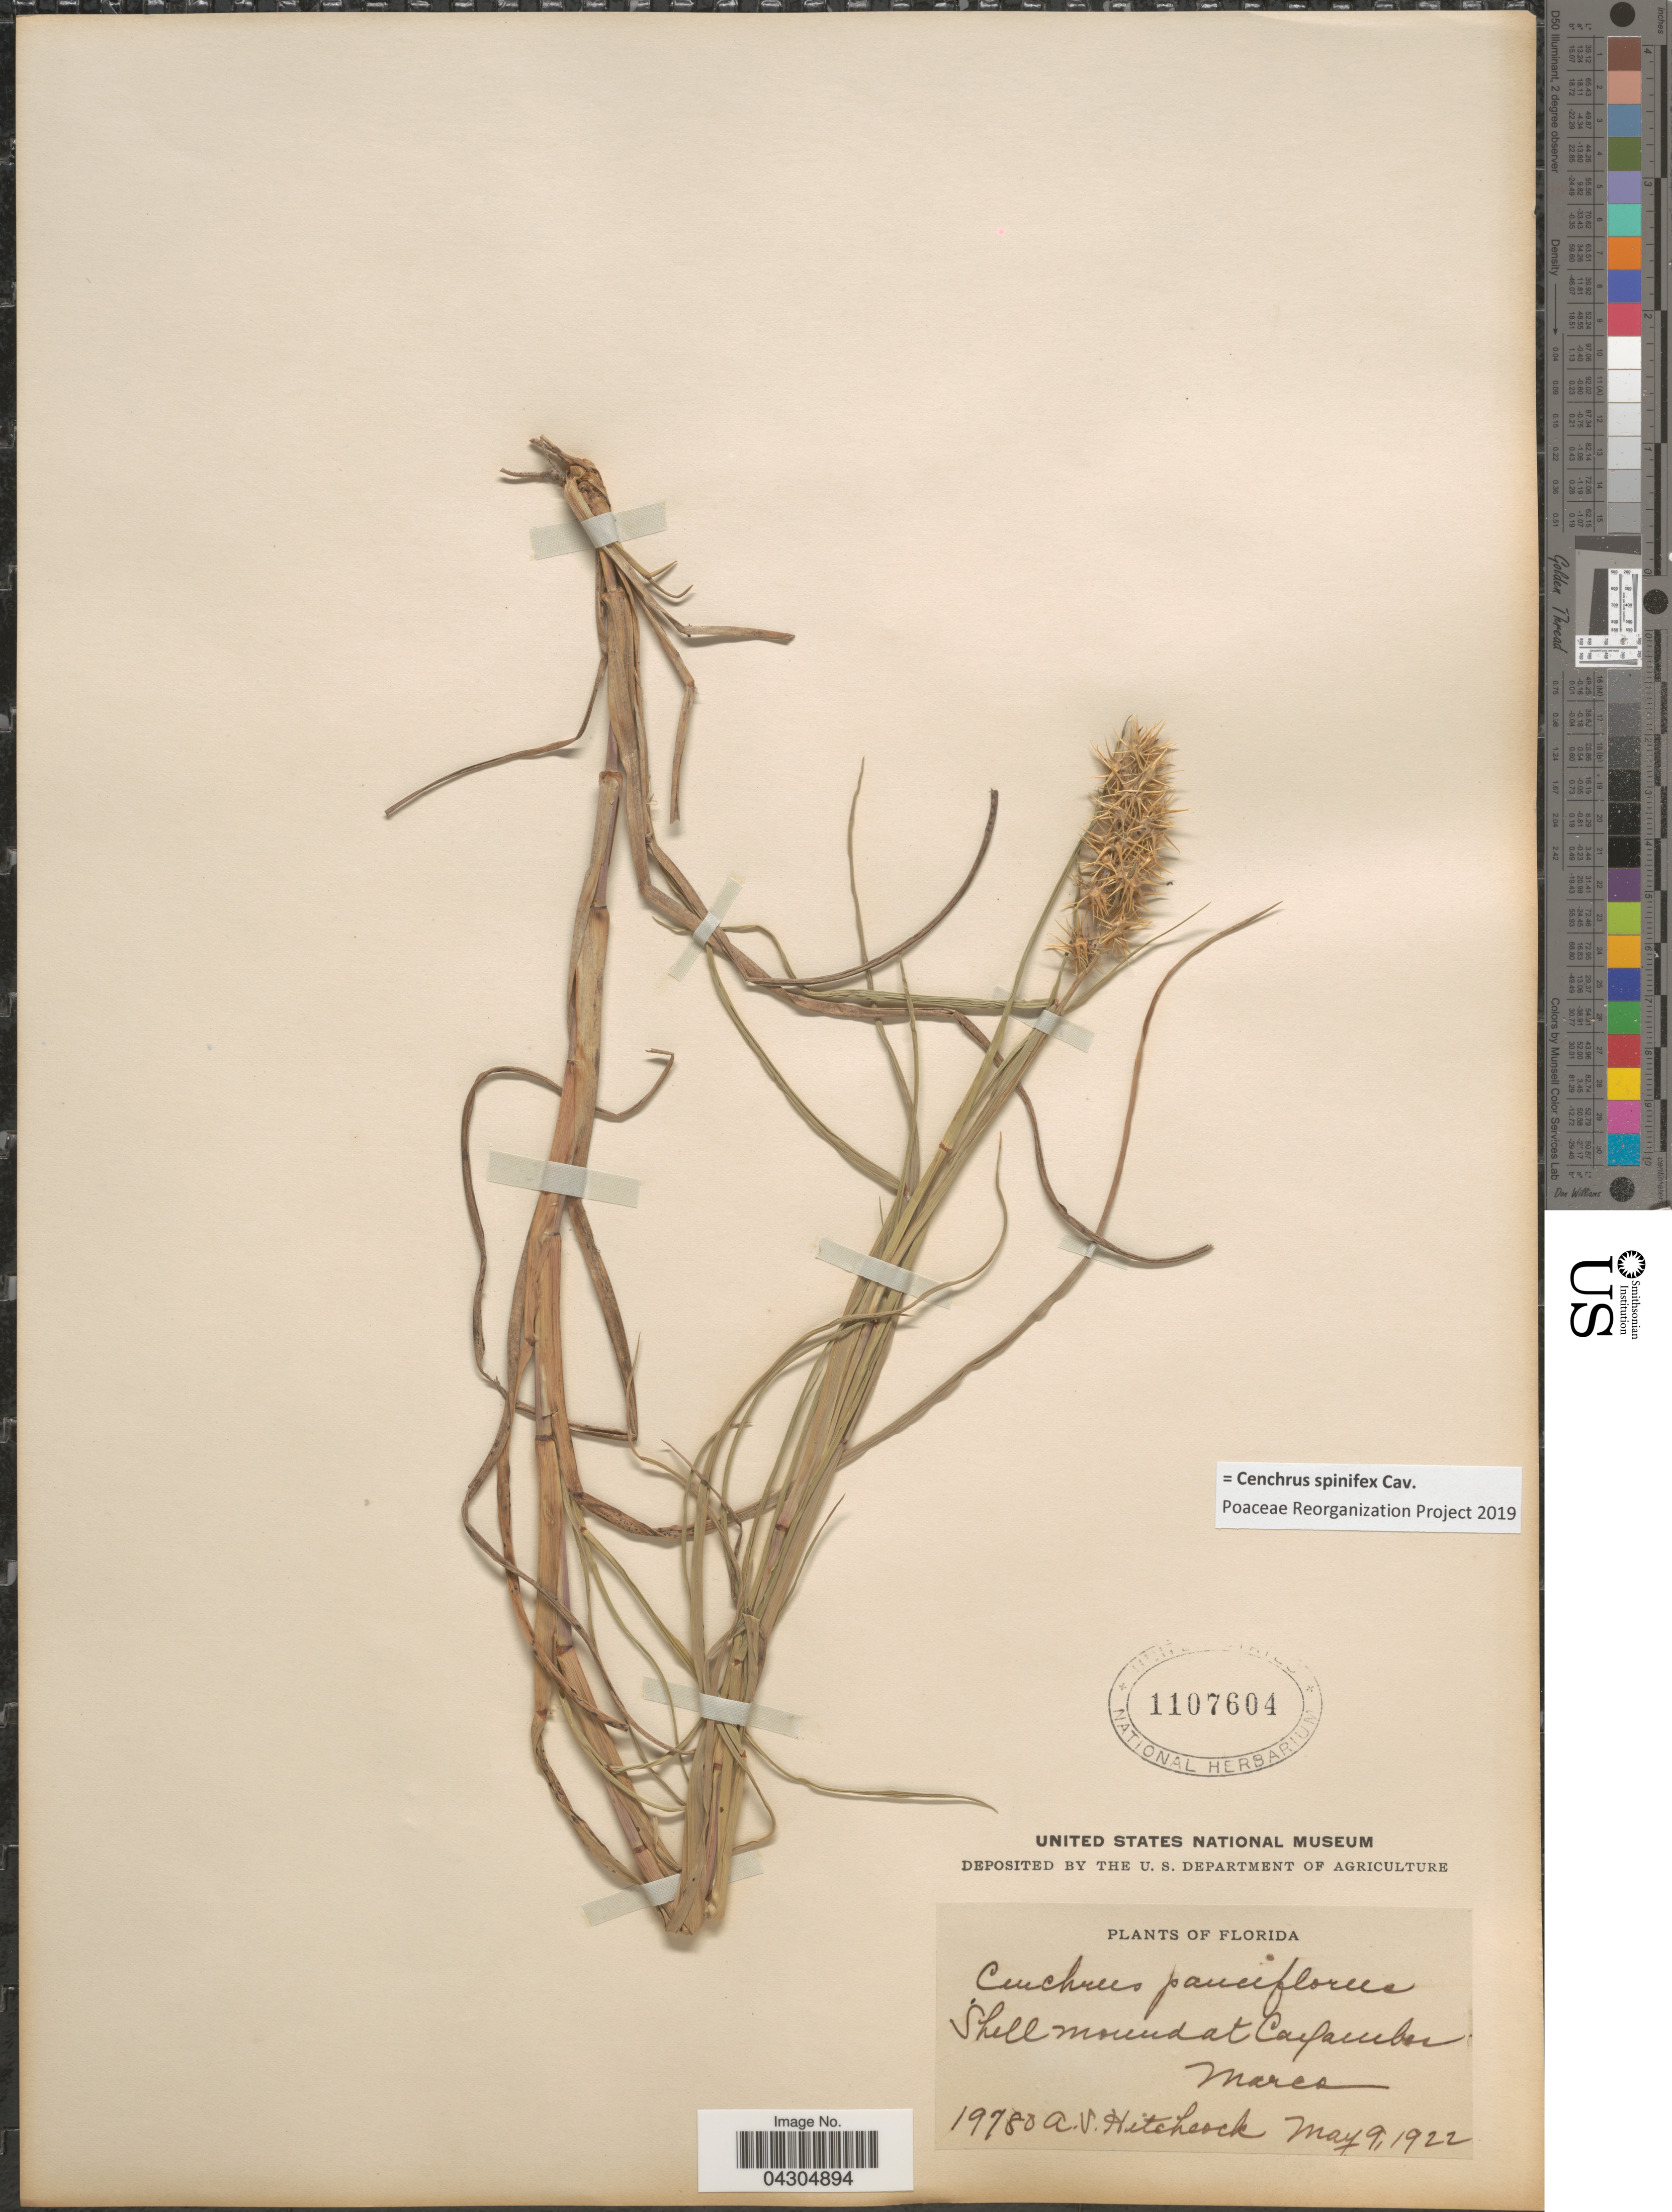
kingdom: Plantae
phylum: Tracheophyta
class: Liliopsida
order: Poales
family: Poaceae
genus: Cenchrus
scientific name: Cenchrus spinifex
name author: Cav.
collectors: A. S. Hitchcock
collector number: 19780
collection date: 1922-05-09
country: United States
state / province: Florida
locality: Shell mound at Caxambos Marco.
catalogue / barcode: US 1107604